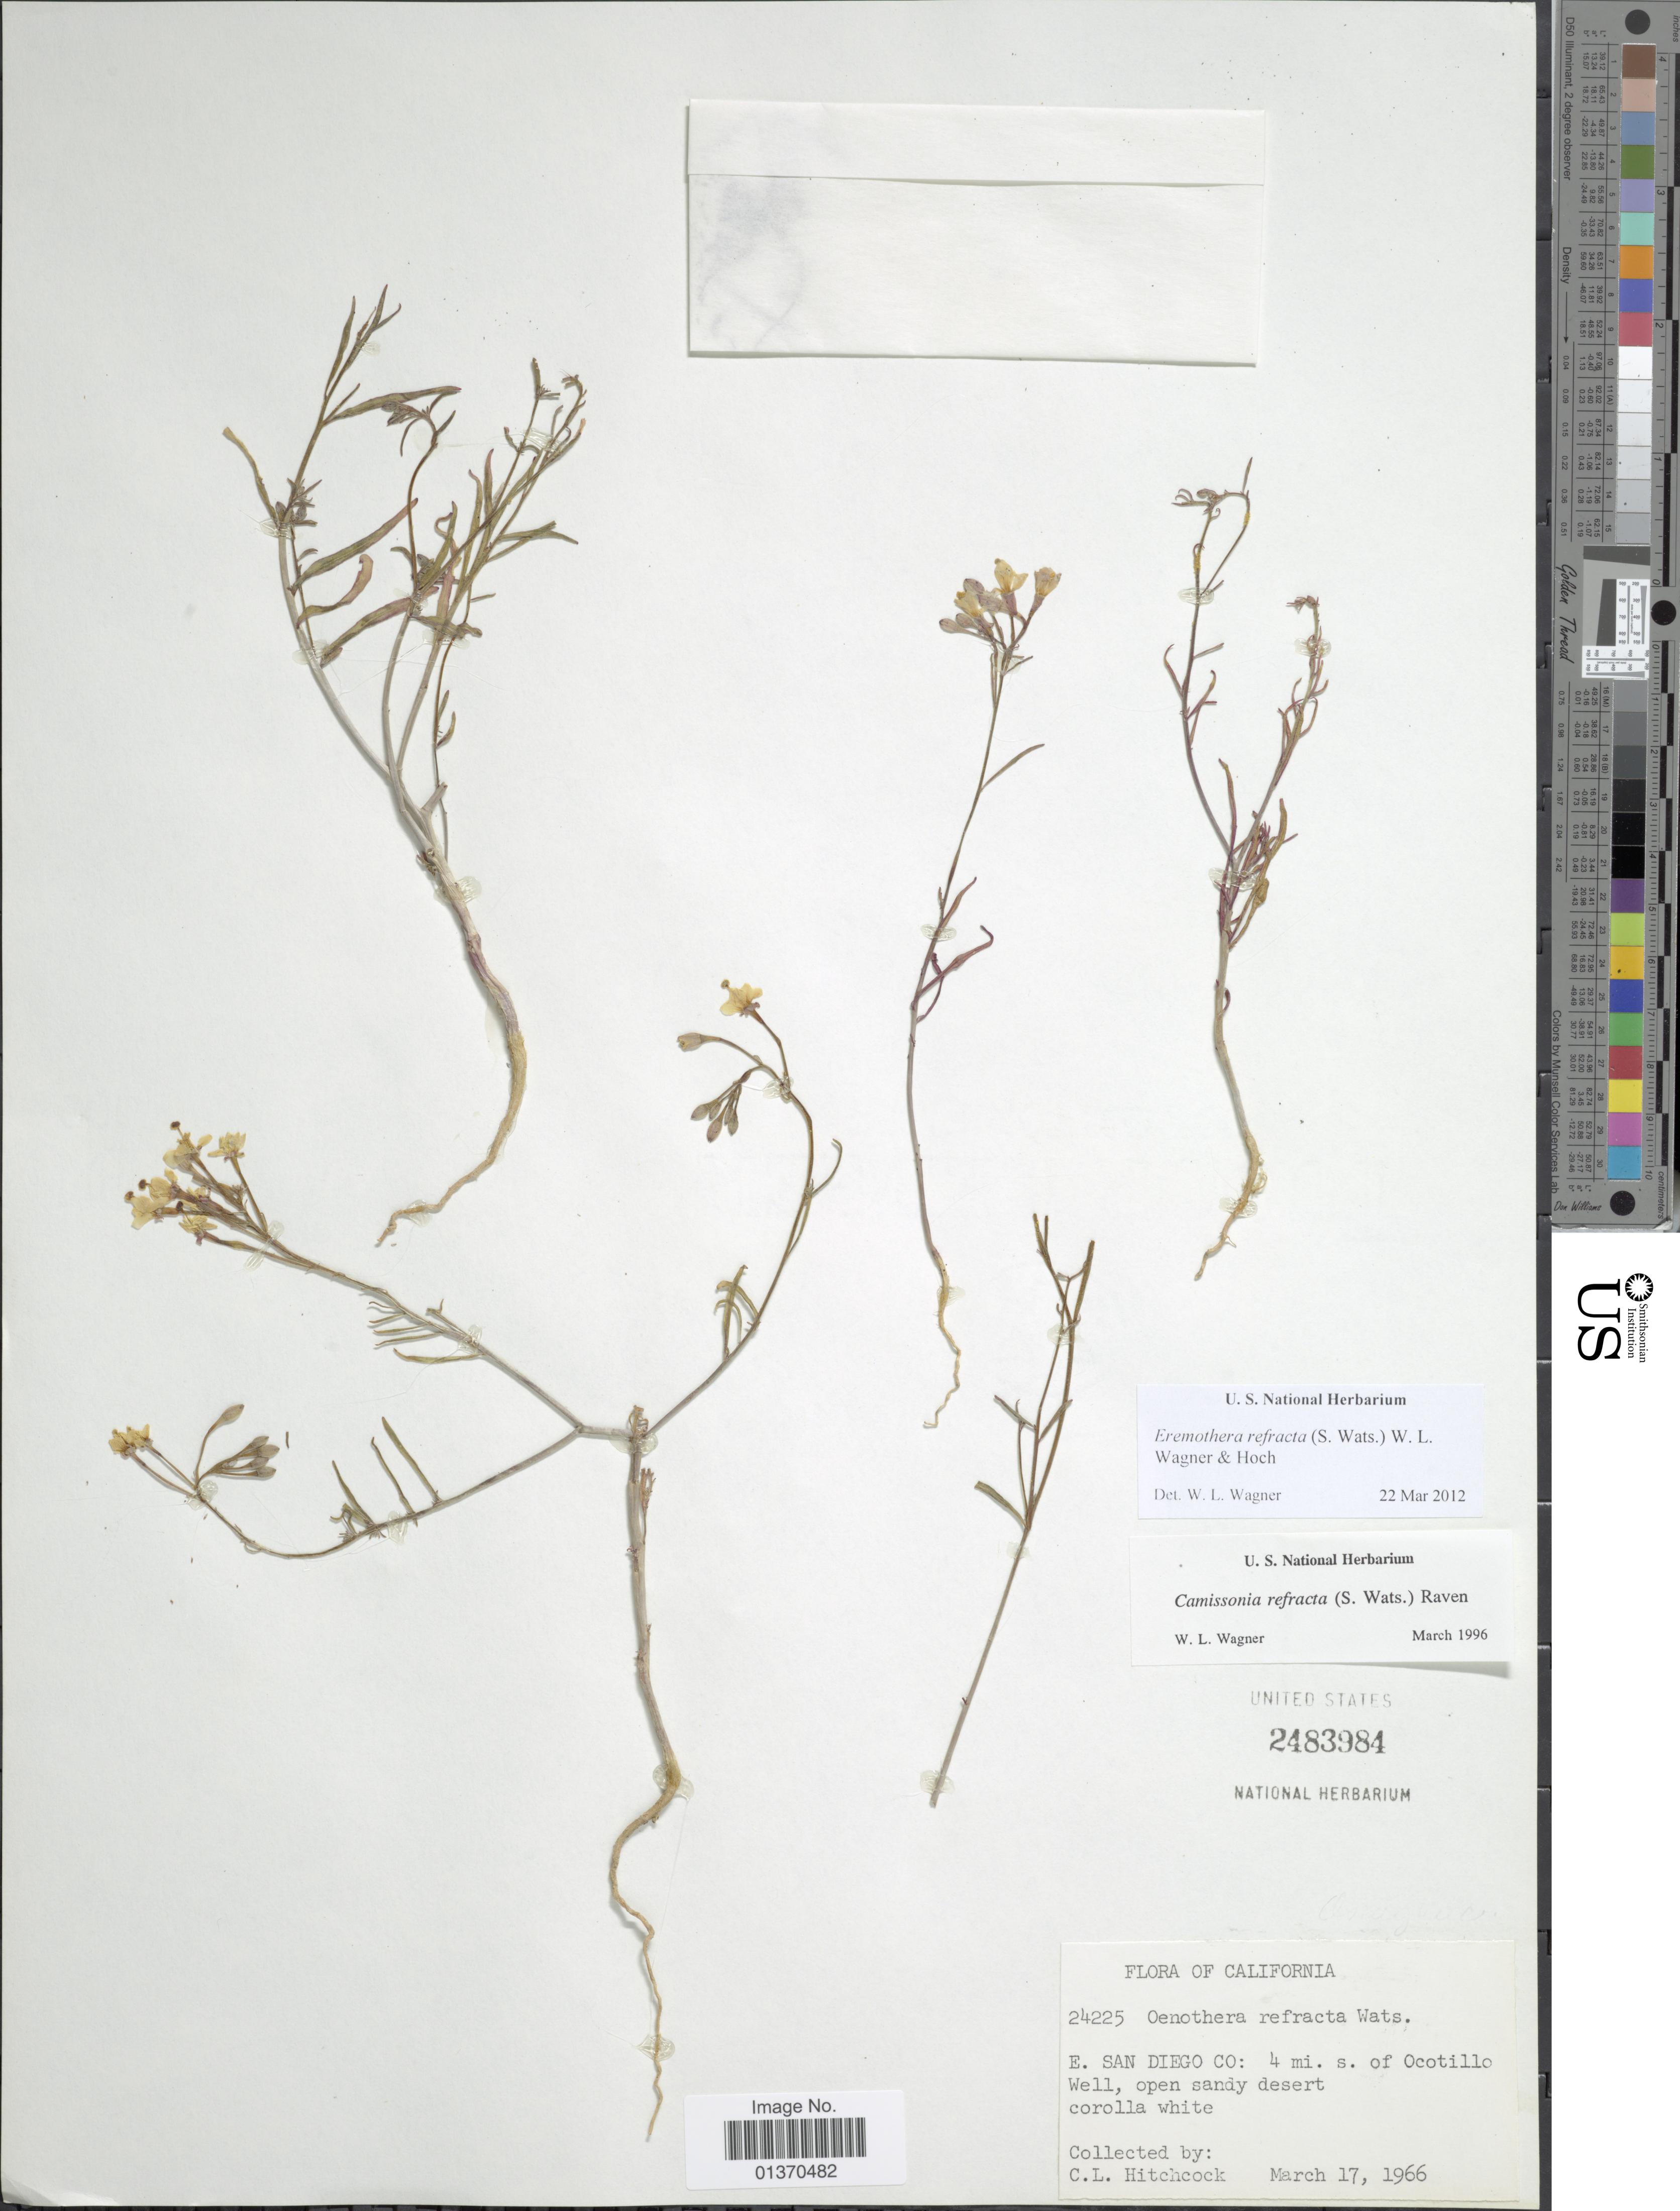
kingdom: Plantae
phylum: Tracheophyta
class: Magnoliopsida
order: Myrtales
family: Onagraceae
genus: Eremothera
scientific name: Eremothera refracta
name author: (S. Watson) W.L. Wagner & Hoch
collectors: C. L. Hitchcock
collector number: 24225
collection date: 1966-03-17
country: United States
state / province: California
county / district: San Diego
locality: E. San Diego Co: 4 mi. s. of Ocotillo Well, open sandy desert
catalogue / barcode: US 2483984